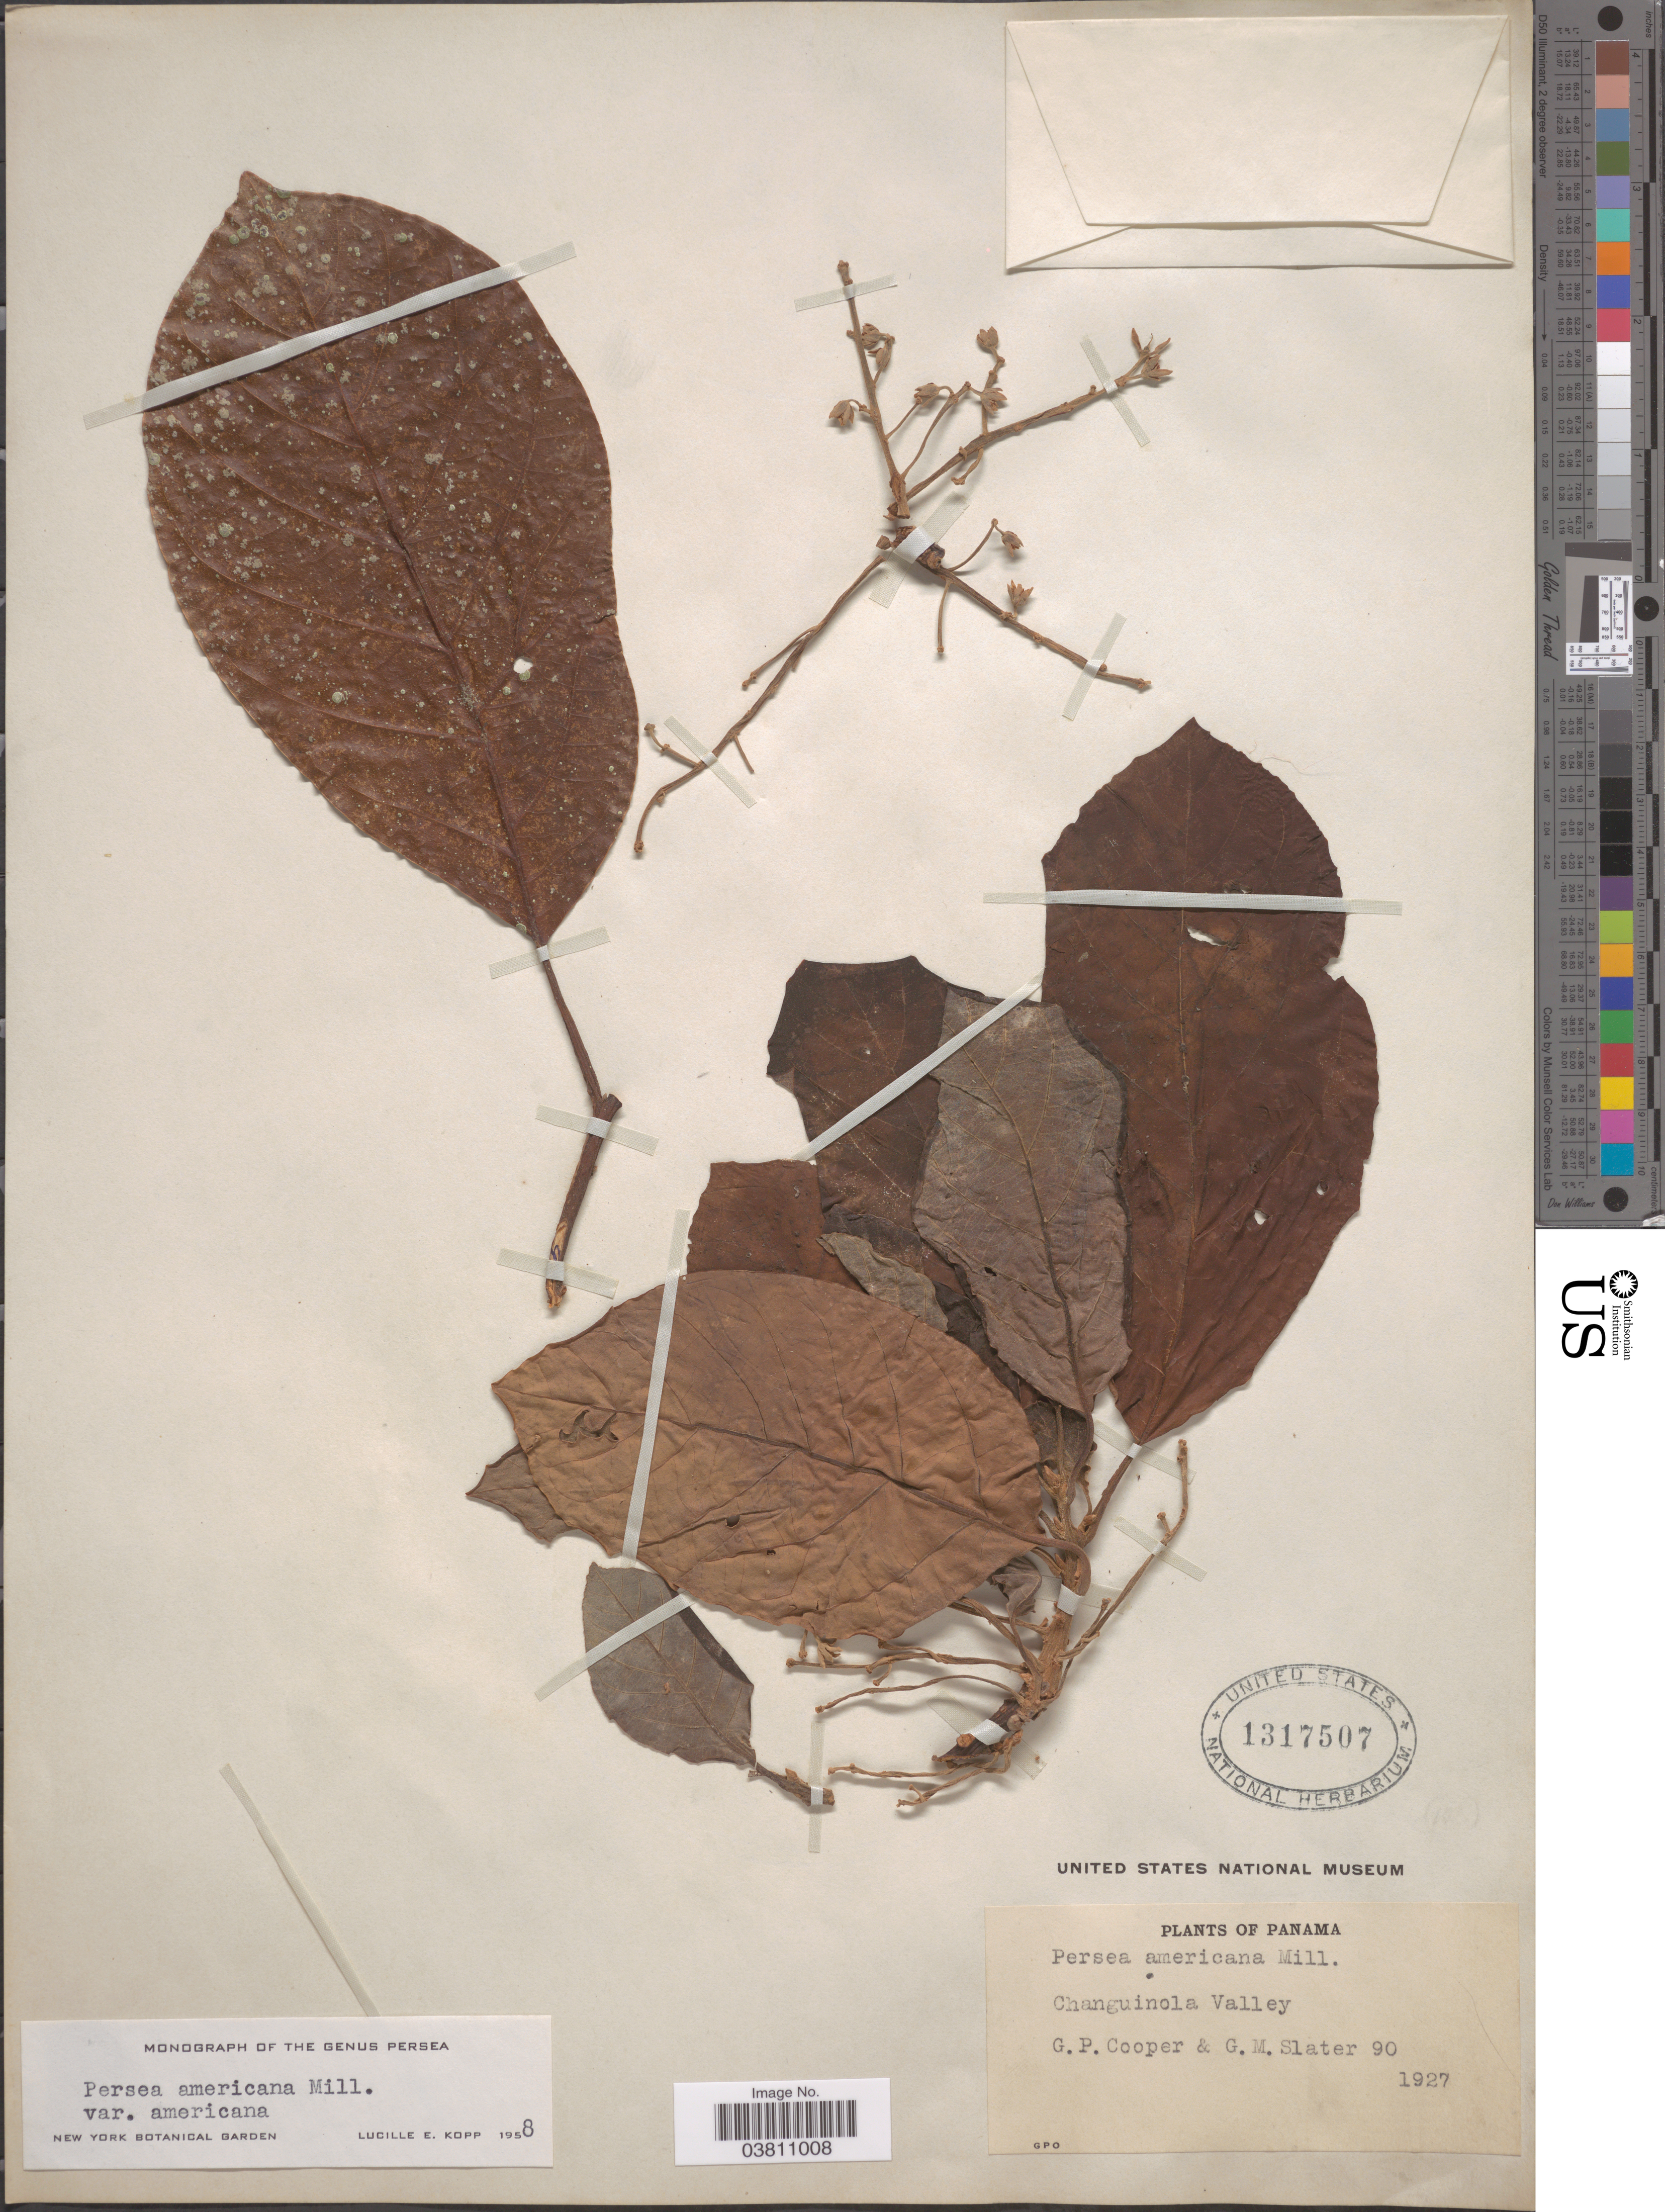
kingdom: Plantae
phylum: Tracheophyta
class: Magnoliopsida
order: Laurales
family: Lauraceae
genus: Persea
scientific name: Persea americana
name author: Mill.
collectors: G. Cooper & G. Slater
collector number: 90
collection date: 1927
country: Panama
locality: Changuinola Valley.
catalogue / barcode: US 1317507